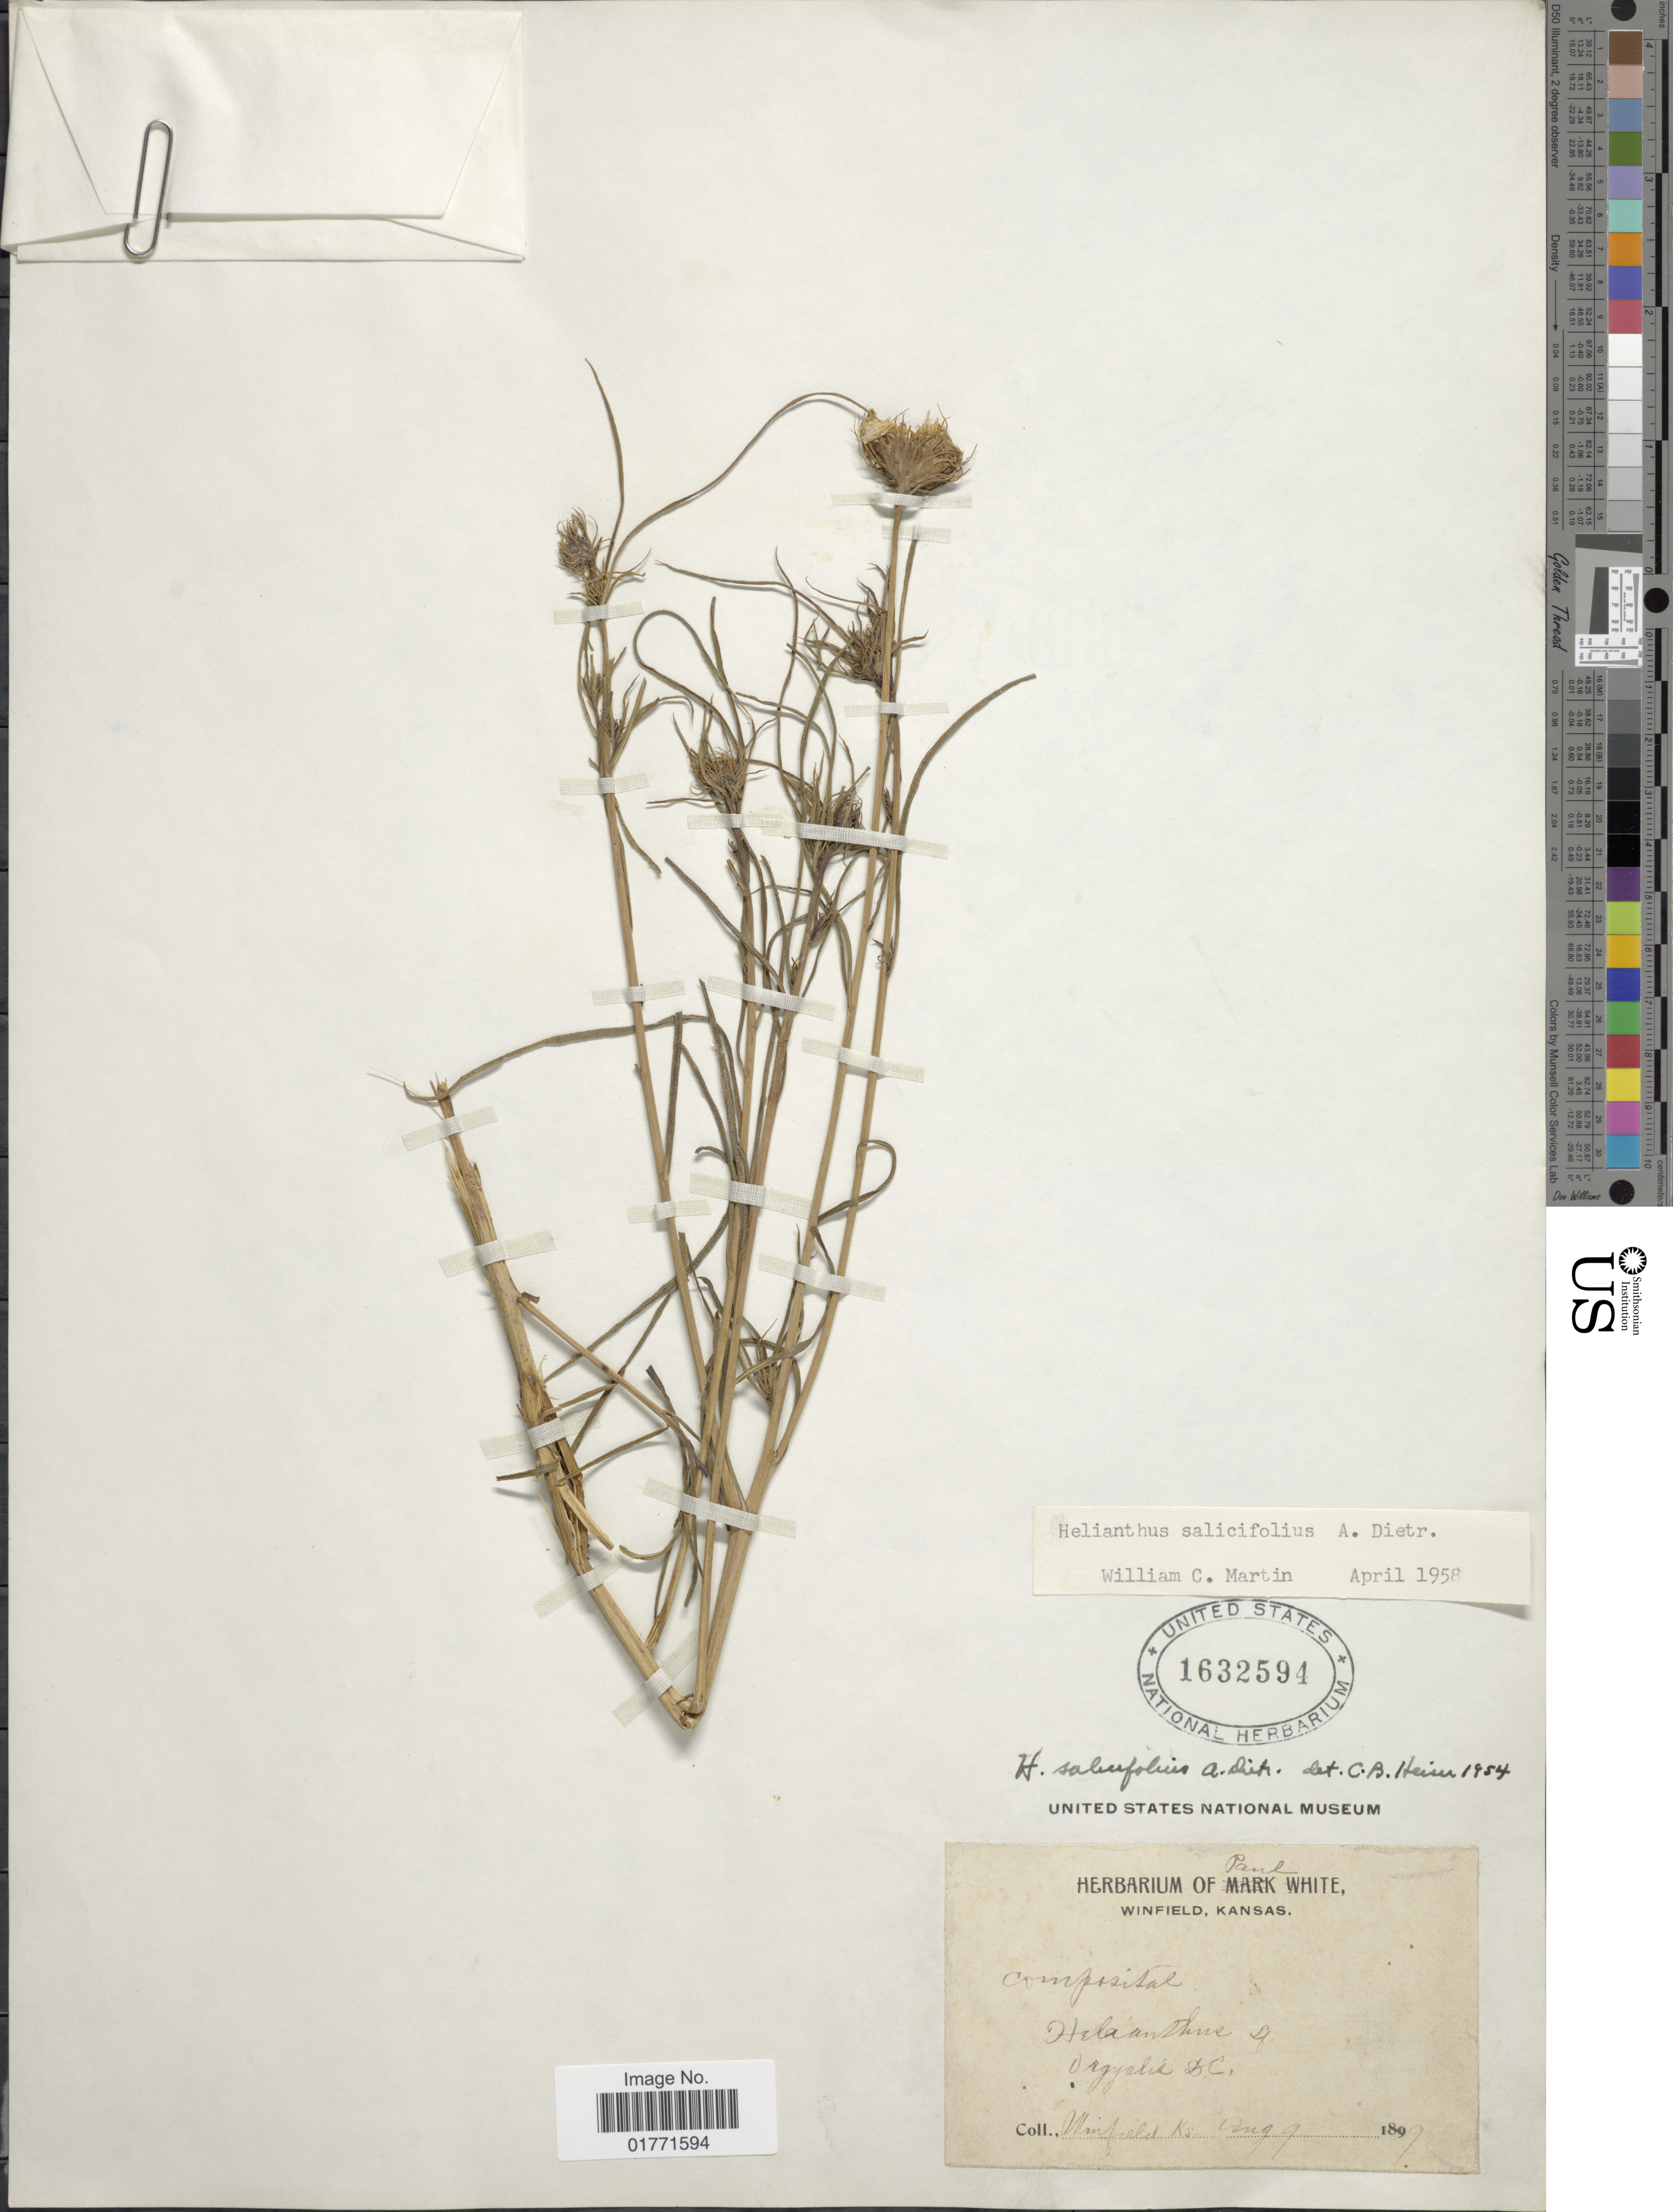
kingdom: Plantae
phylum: Tracheophyta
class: Magnoliopsida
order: Asterales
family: Asteraceae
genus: Helianthus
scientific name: Helianthus salicifolius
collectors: ex herb. Paul White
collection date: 1897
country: United States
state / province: Kansas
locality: Winfield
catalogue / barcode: US 1632594